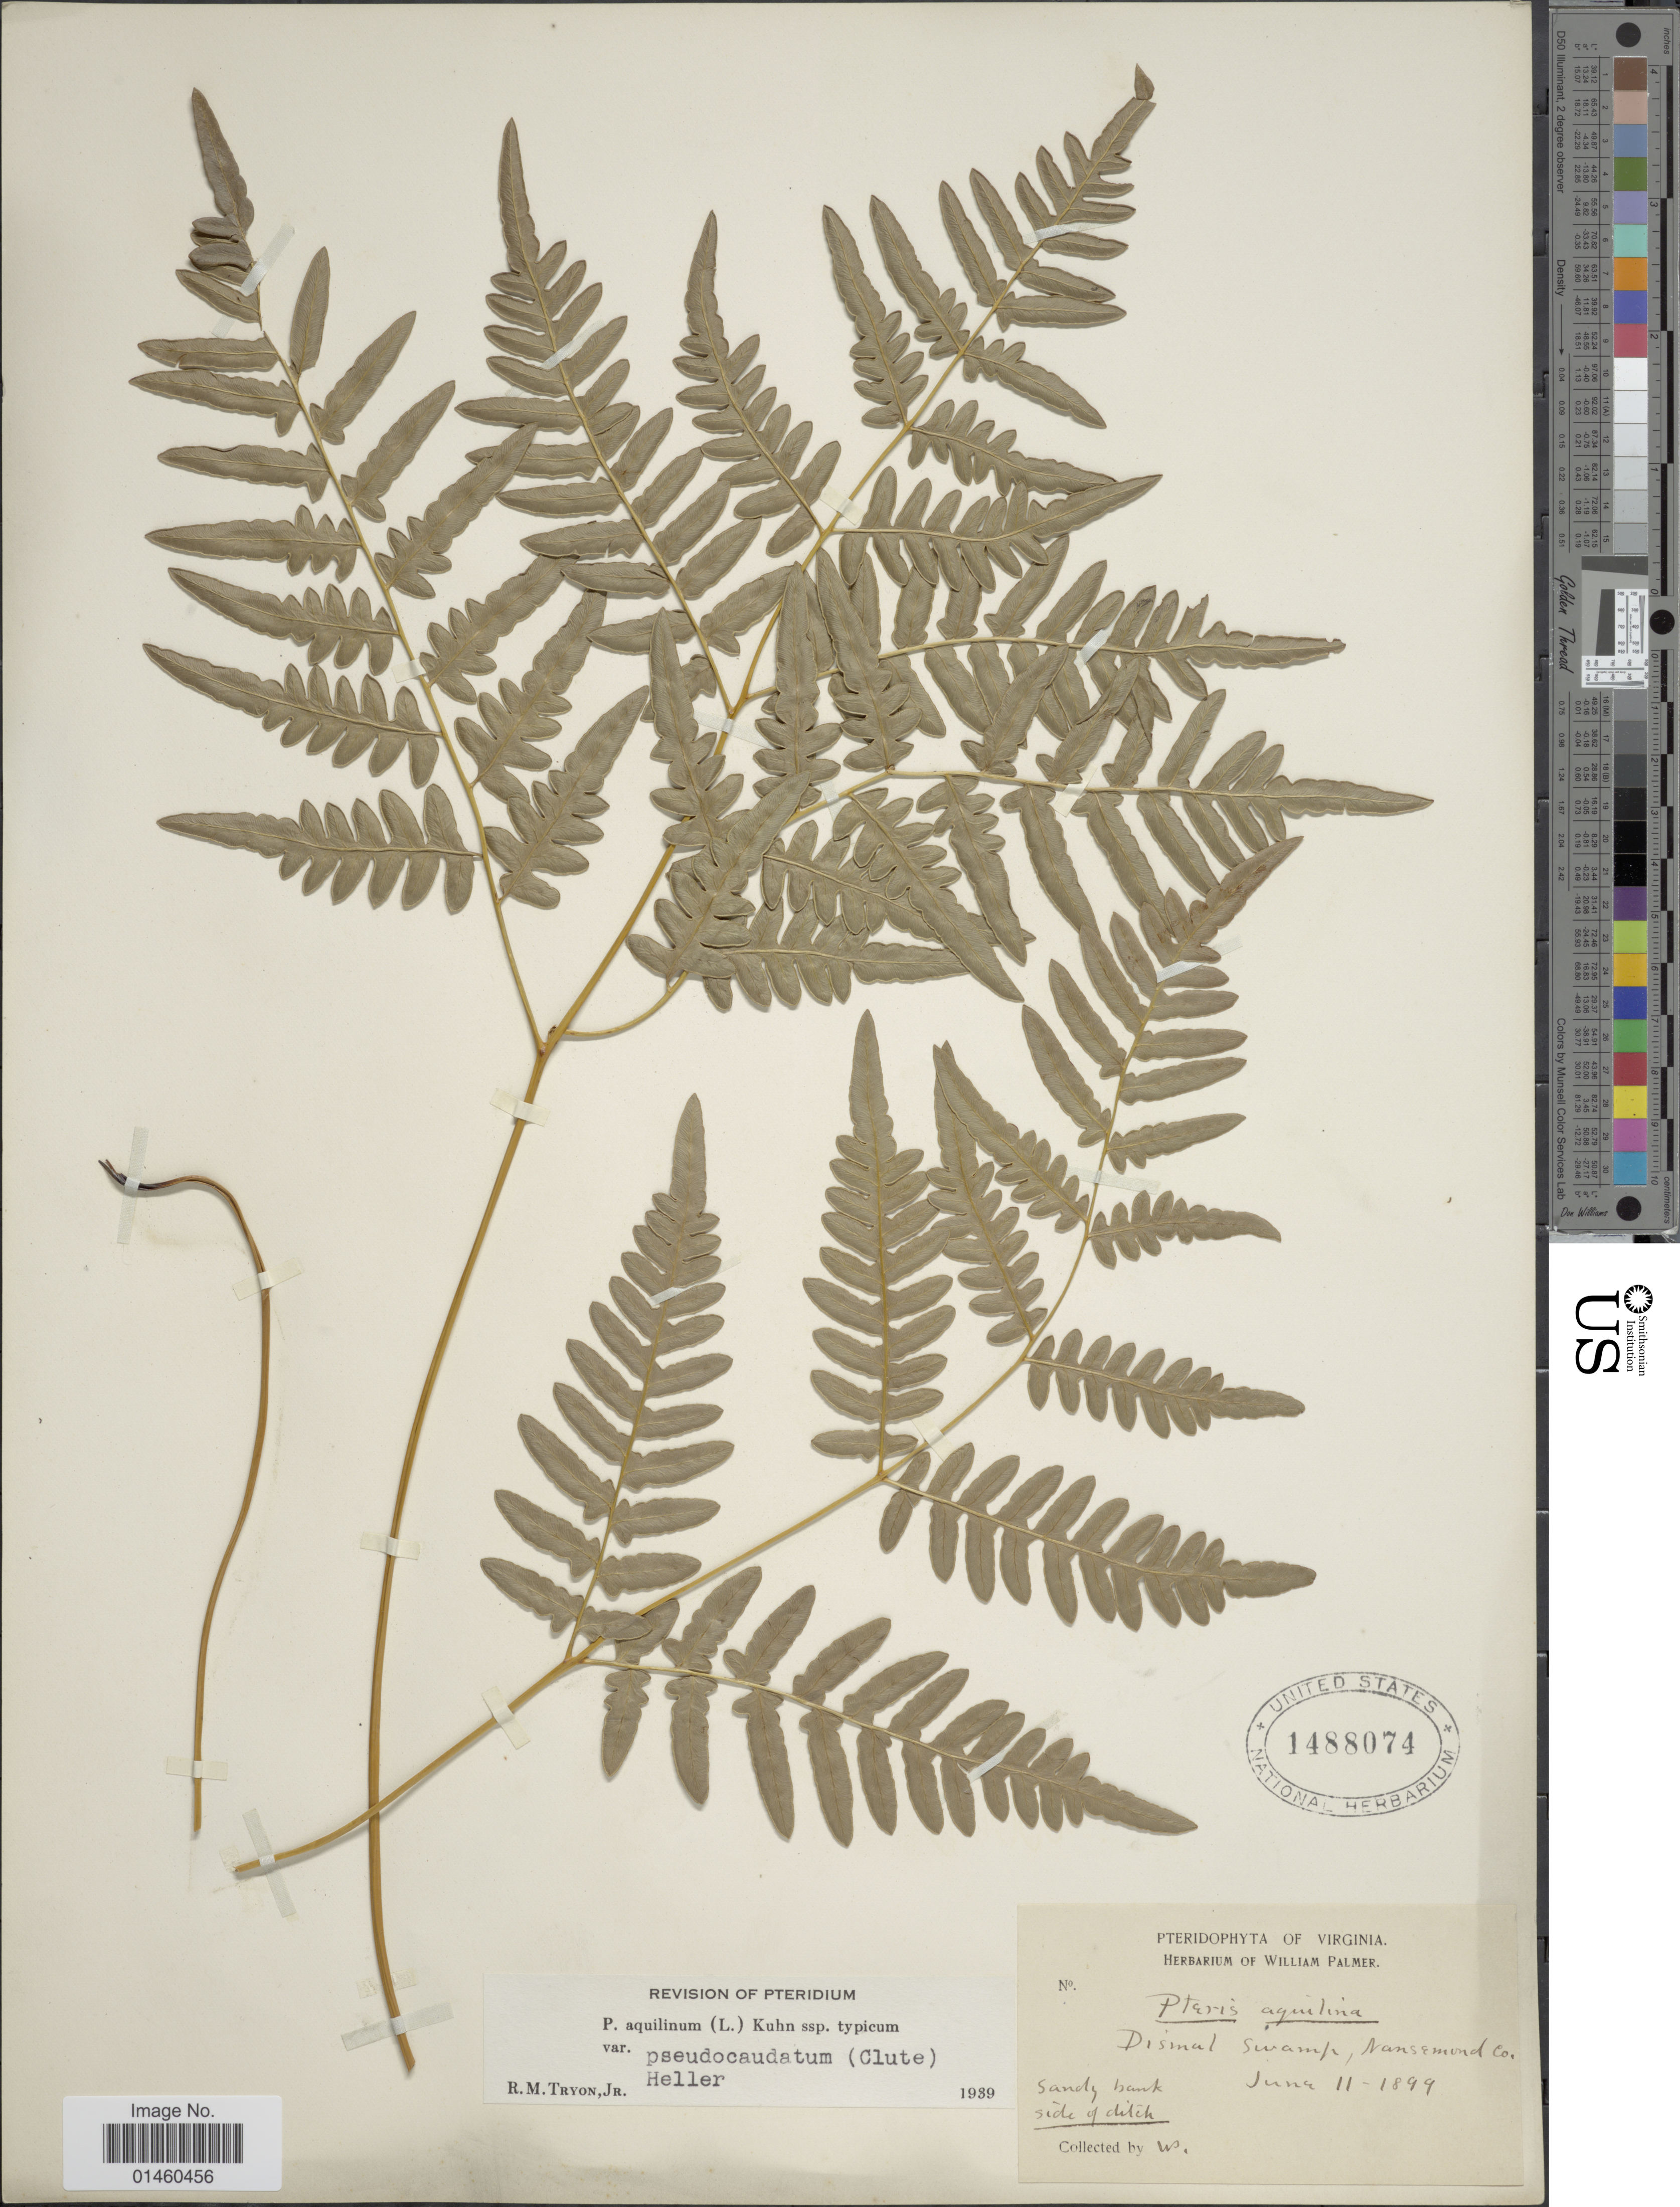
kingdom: Plantae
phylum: Tracheophyta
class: Polypodiopsida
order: Polypodiales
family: Dennstaedtiaceae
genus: Pteridium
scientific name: Pteridium aquilinum var. pseudocaudatum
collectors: W. Palmer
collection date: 1899-06-11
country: United States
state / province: Virginia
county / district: City of Suffolk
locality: Dismal Swamp, Nansemond Co. (merged into City of Suffolk 1950's-70's), side of ditch.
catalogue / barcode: US 1488074